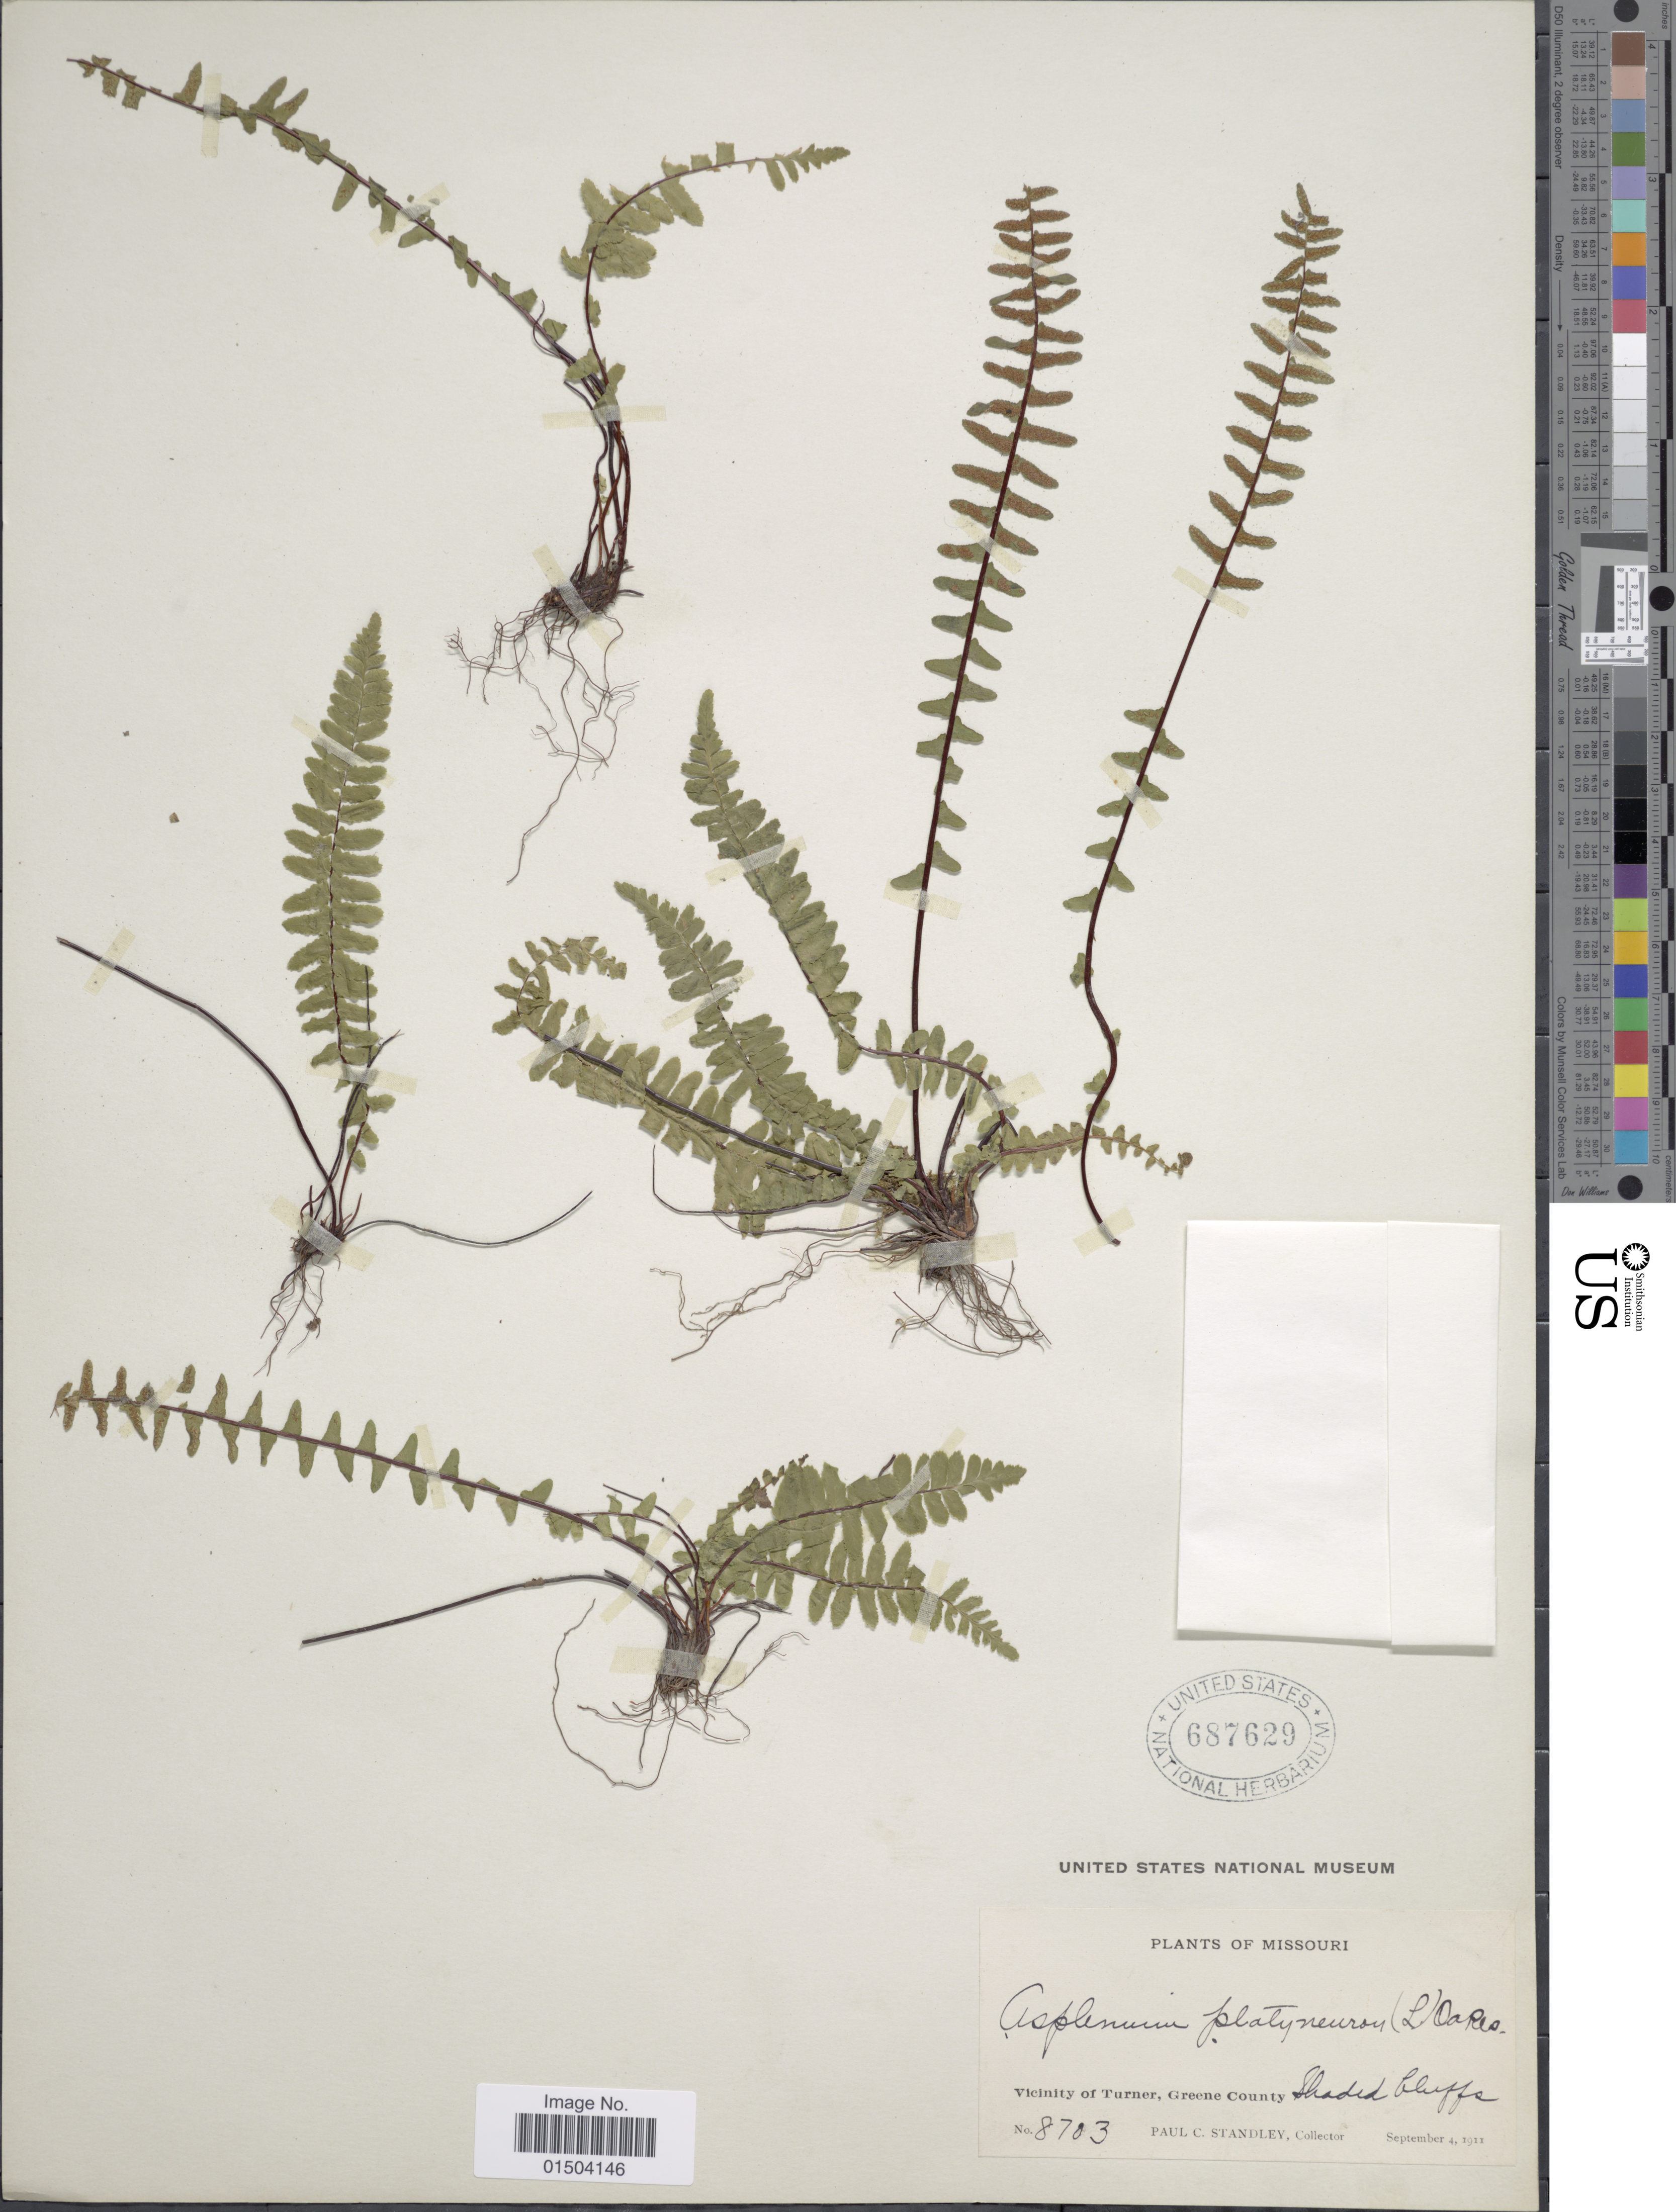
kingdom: Plantae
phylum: Tracheophyta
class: Polypodiopsida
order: Polypodiales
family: Aspleniaceae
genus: Asplenium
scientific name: Asplenium platyneuron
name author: (L.) Britton, Stearns & Poggenb.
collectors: P. C. Standley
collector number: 8703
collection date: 1911-09-04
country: United States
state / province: Missouri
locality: Vicinity of Turner, Greene County, shaded bluffs.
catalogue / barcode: US 687629